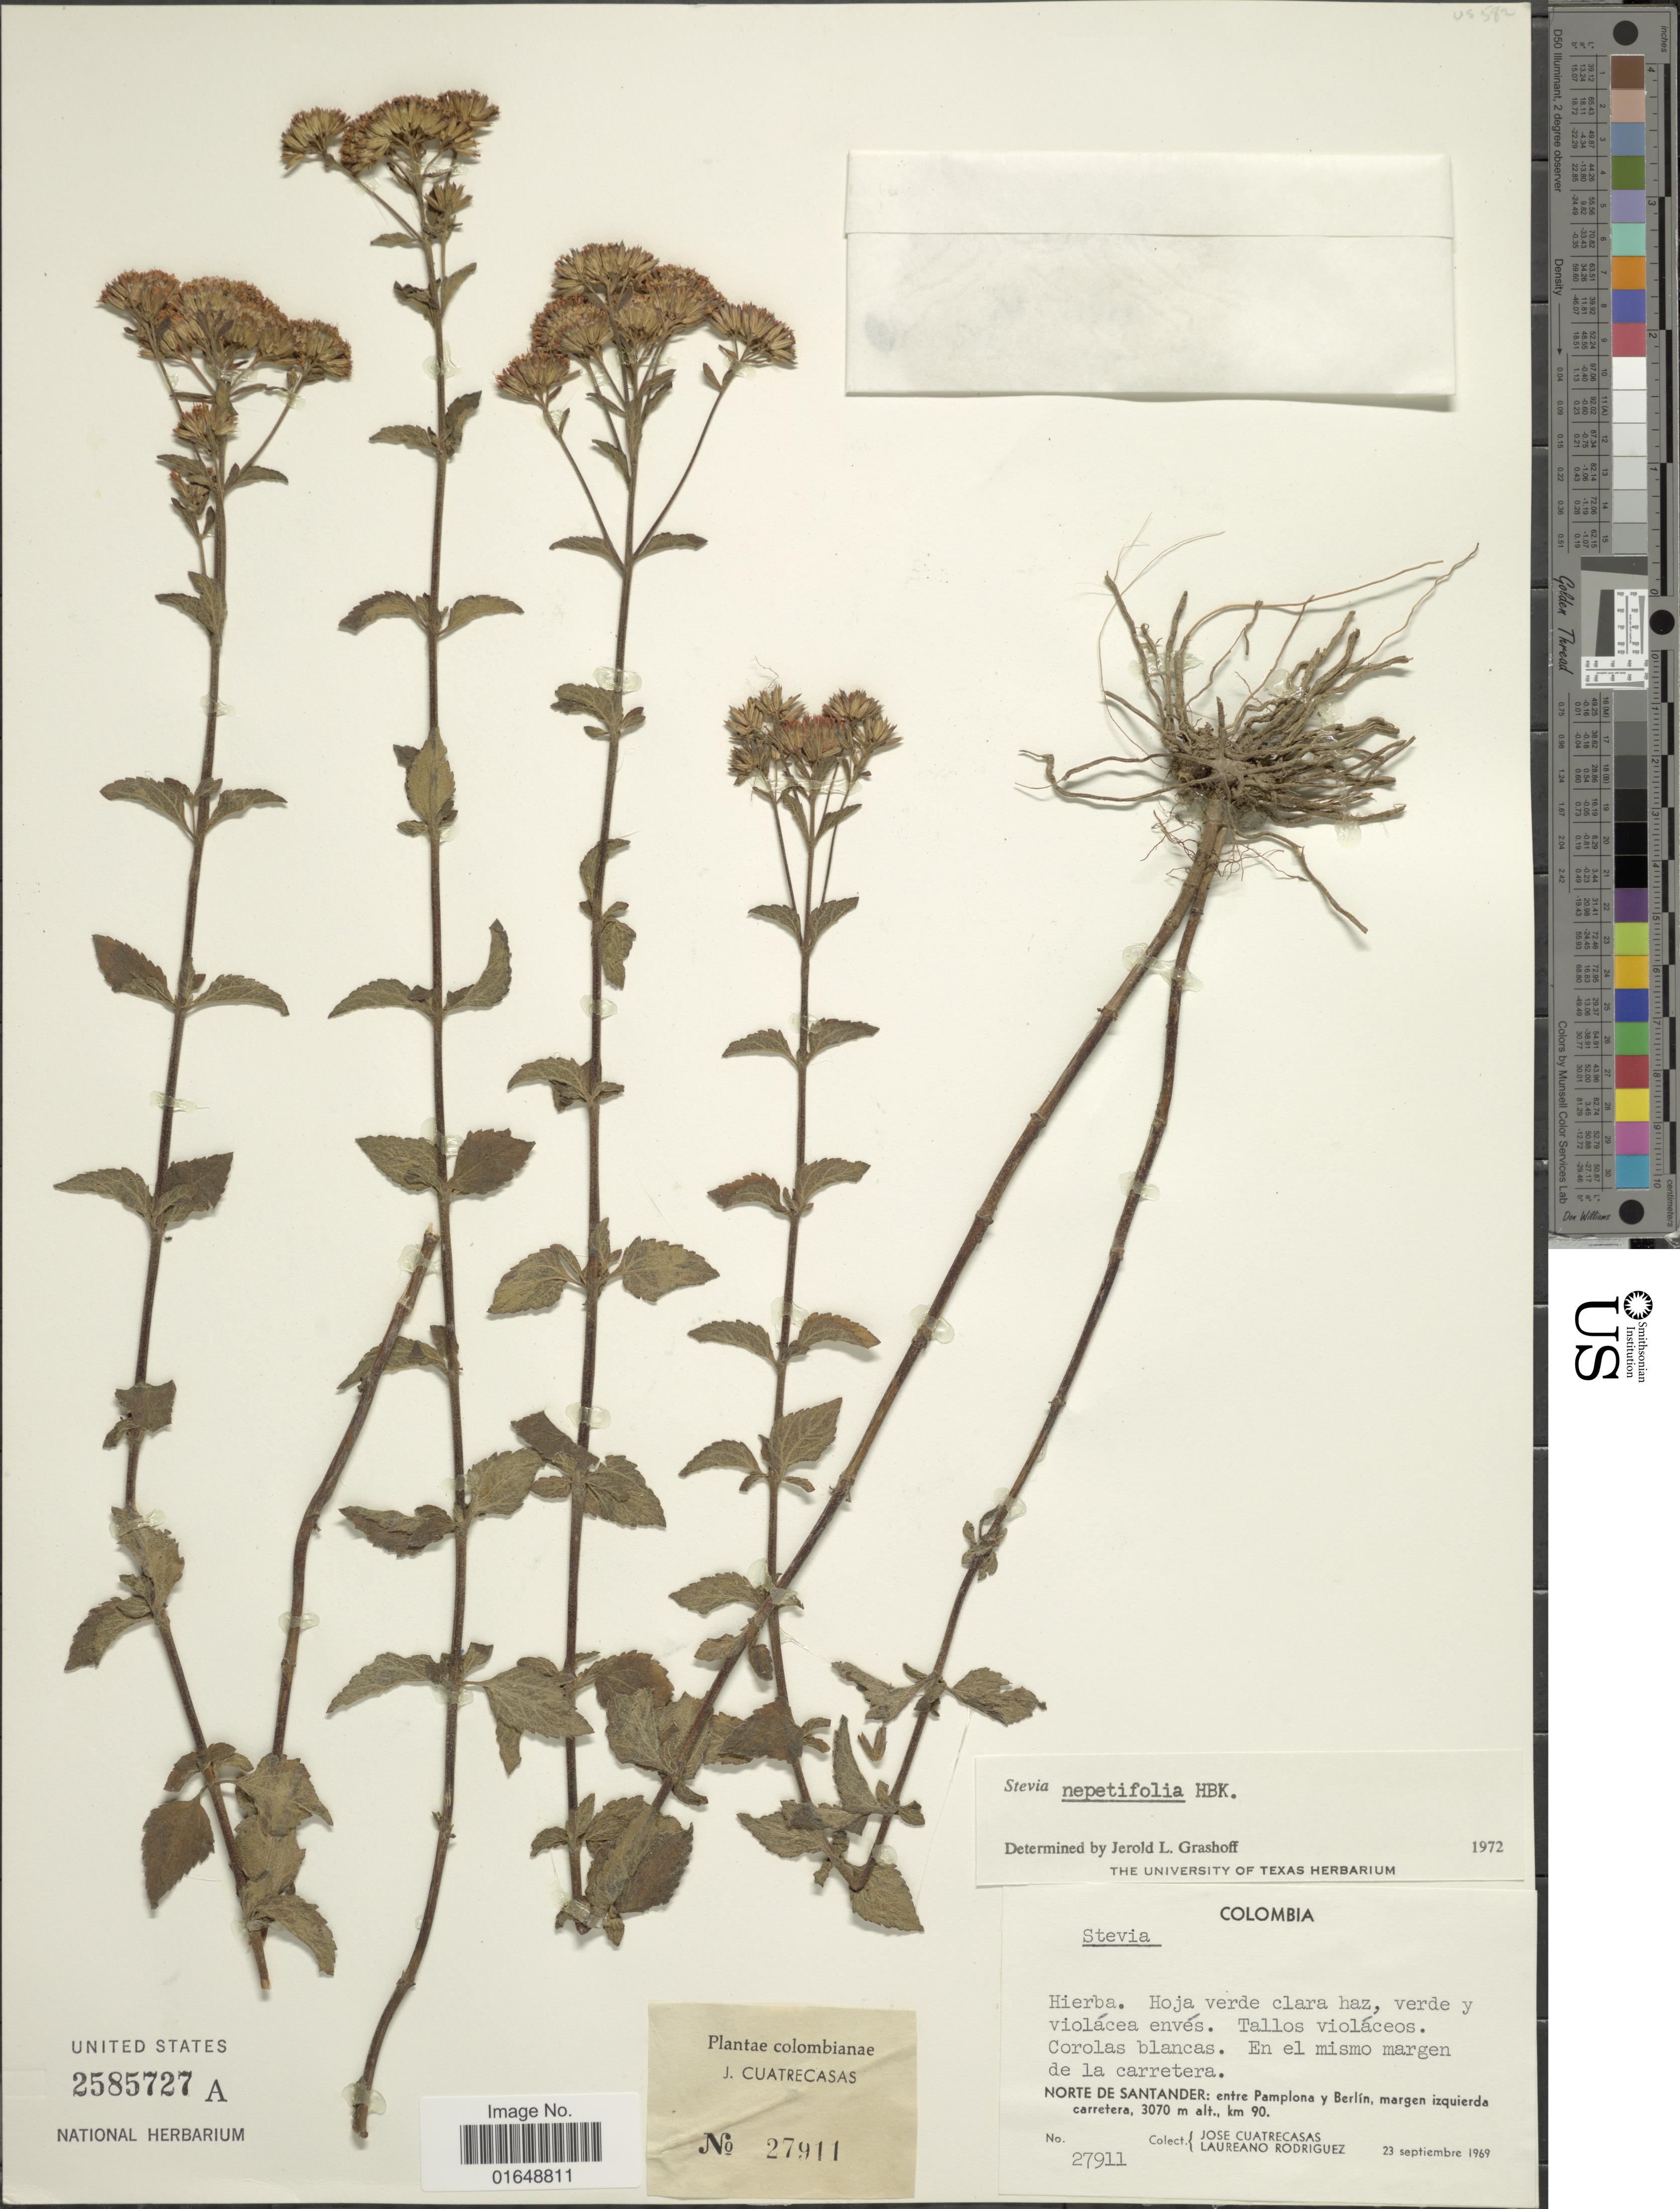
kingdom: Plantae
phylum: Tracheophyta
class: Magnoliopsida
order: Asterales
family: Asteraceae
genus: Stevia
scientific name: Stevia suaveolens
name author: Lag.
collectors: J. Cuatrecasas & L. Rodriguez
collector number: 27911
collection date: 1969-09-23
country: Colombia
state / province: Norte de Santander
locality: Norte de Santander: entre Pamplona y Berlín, margen izquierda carretera, km 90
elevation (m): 3070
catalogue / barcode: US 2585727A